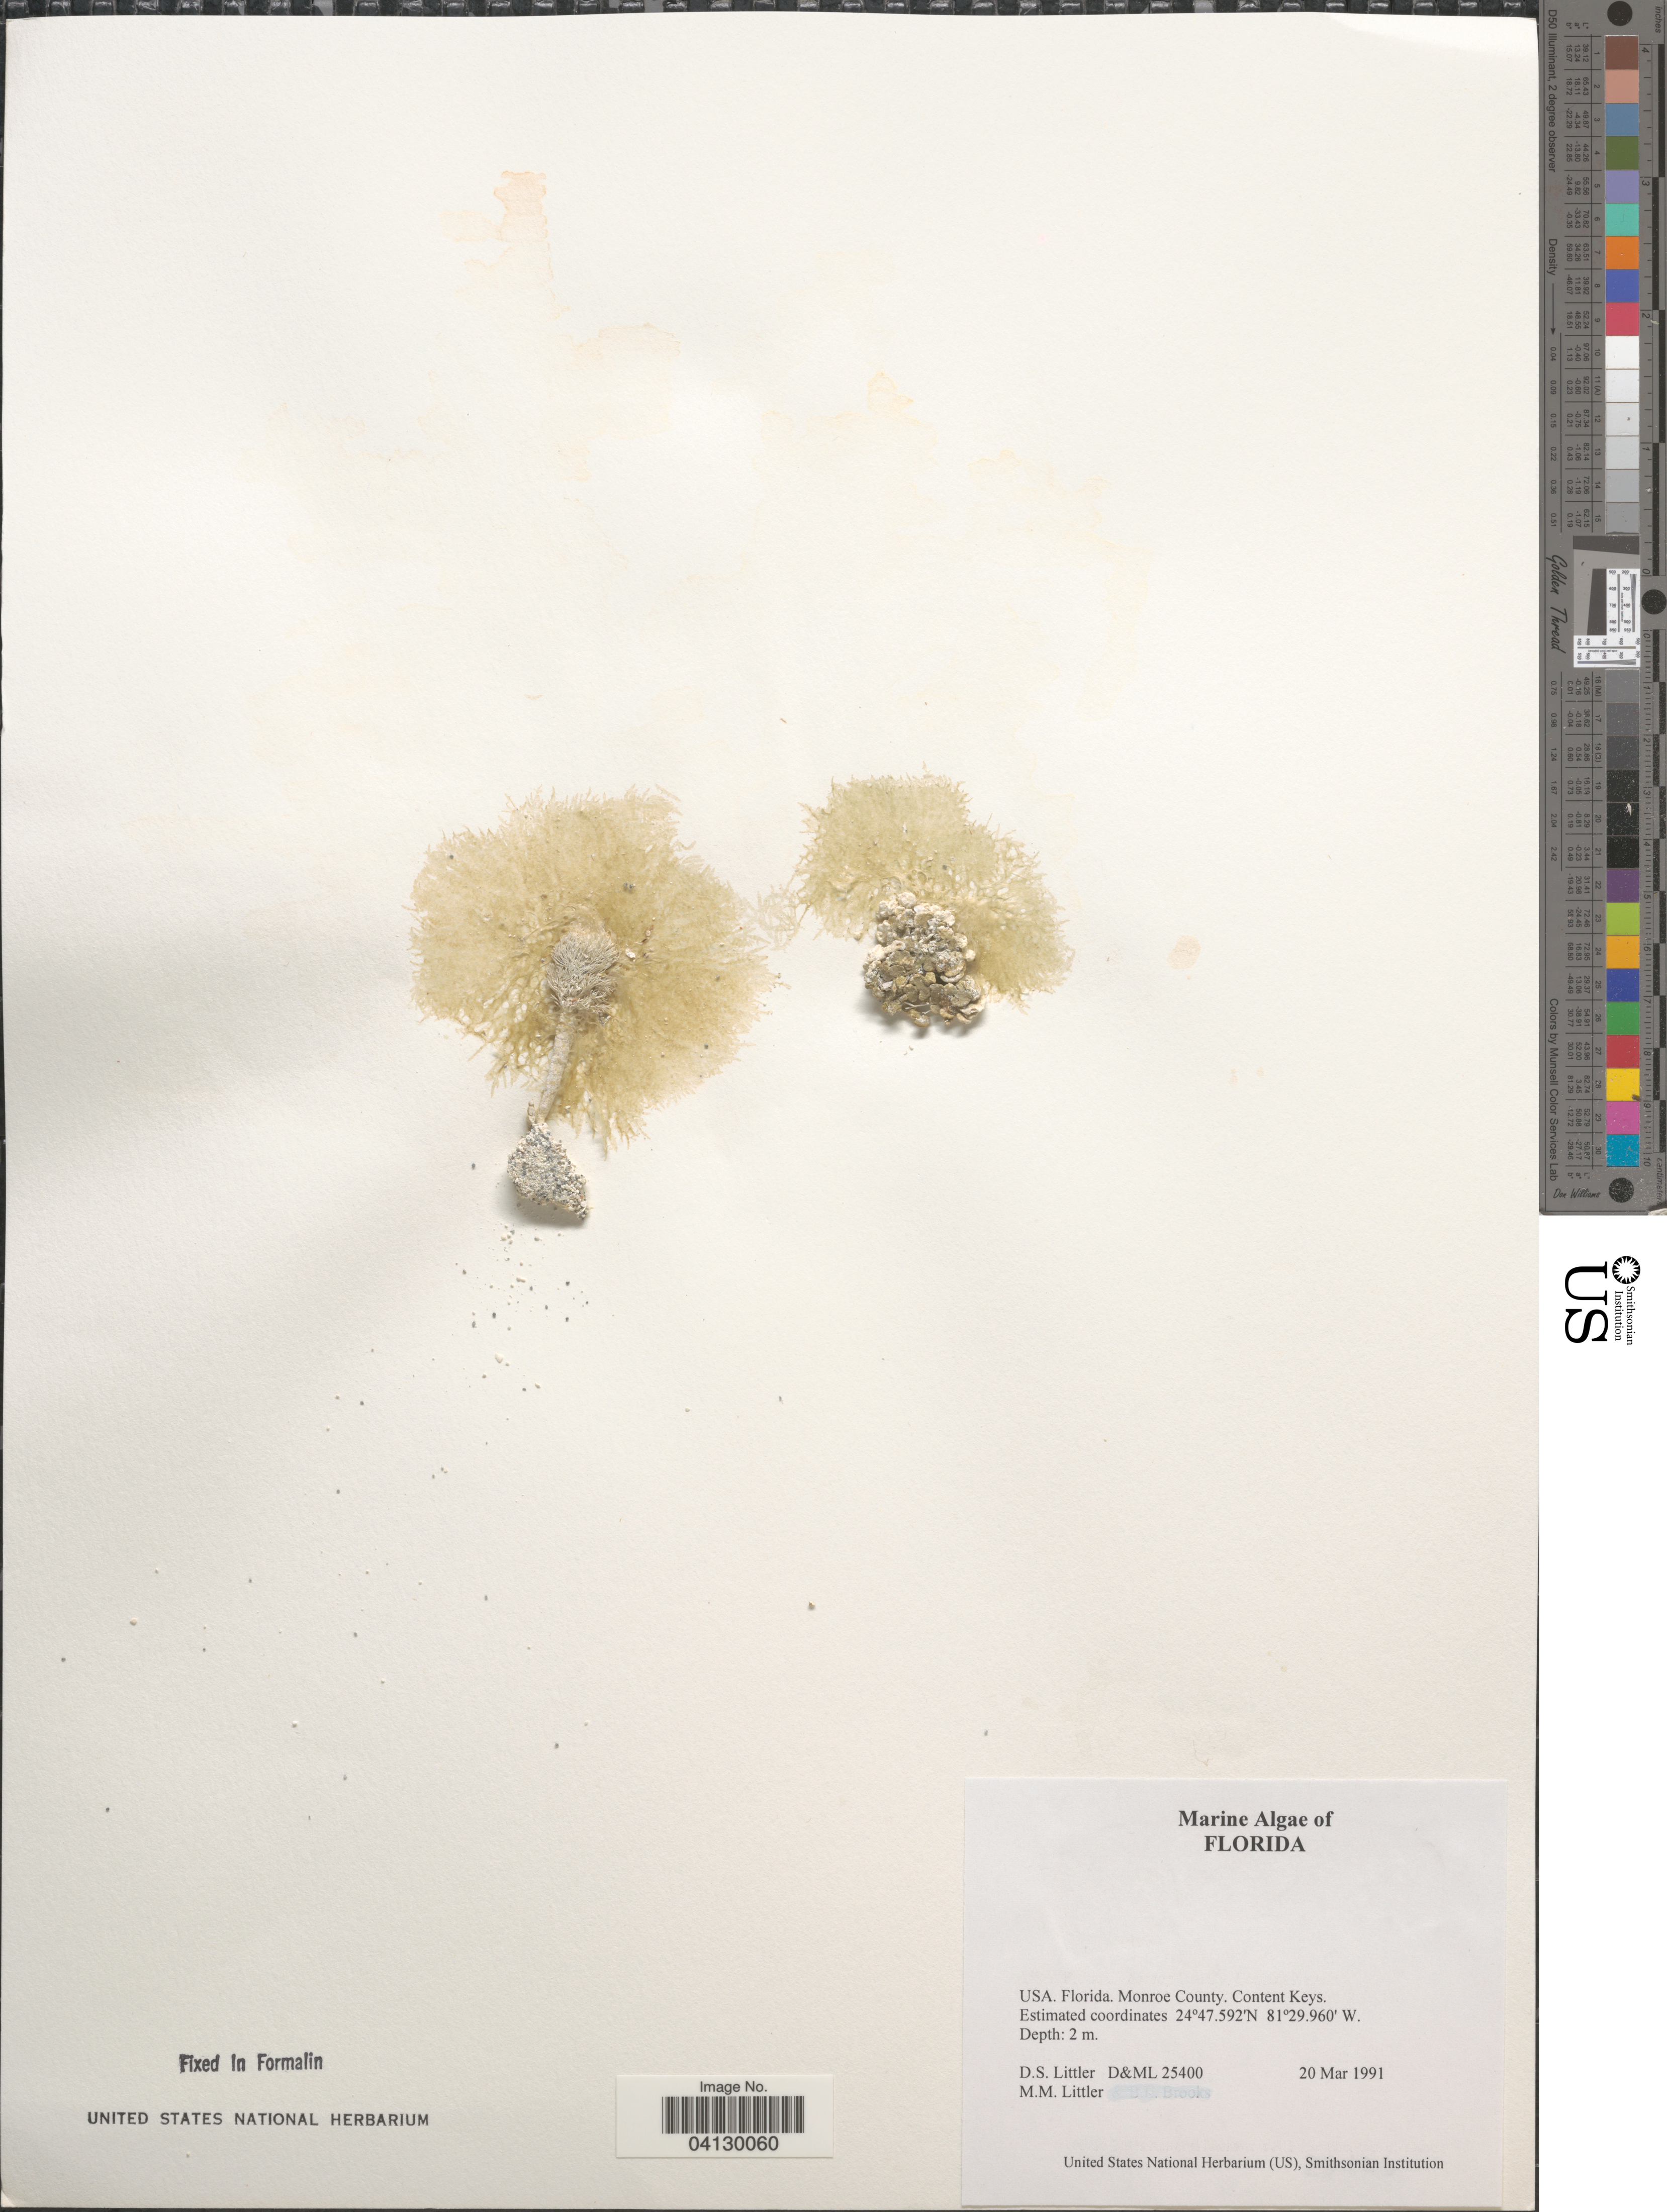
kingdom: Plantae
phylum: Rhodophyta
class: Florideophyceae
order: Corallinales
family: Corallinaceae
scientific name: Crustose Coralline Algae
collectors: D. S. Littler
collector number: D&ML 25400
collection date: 1991-03-20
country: United States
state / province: Florida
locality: Monroe County. Content Keys.